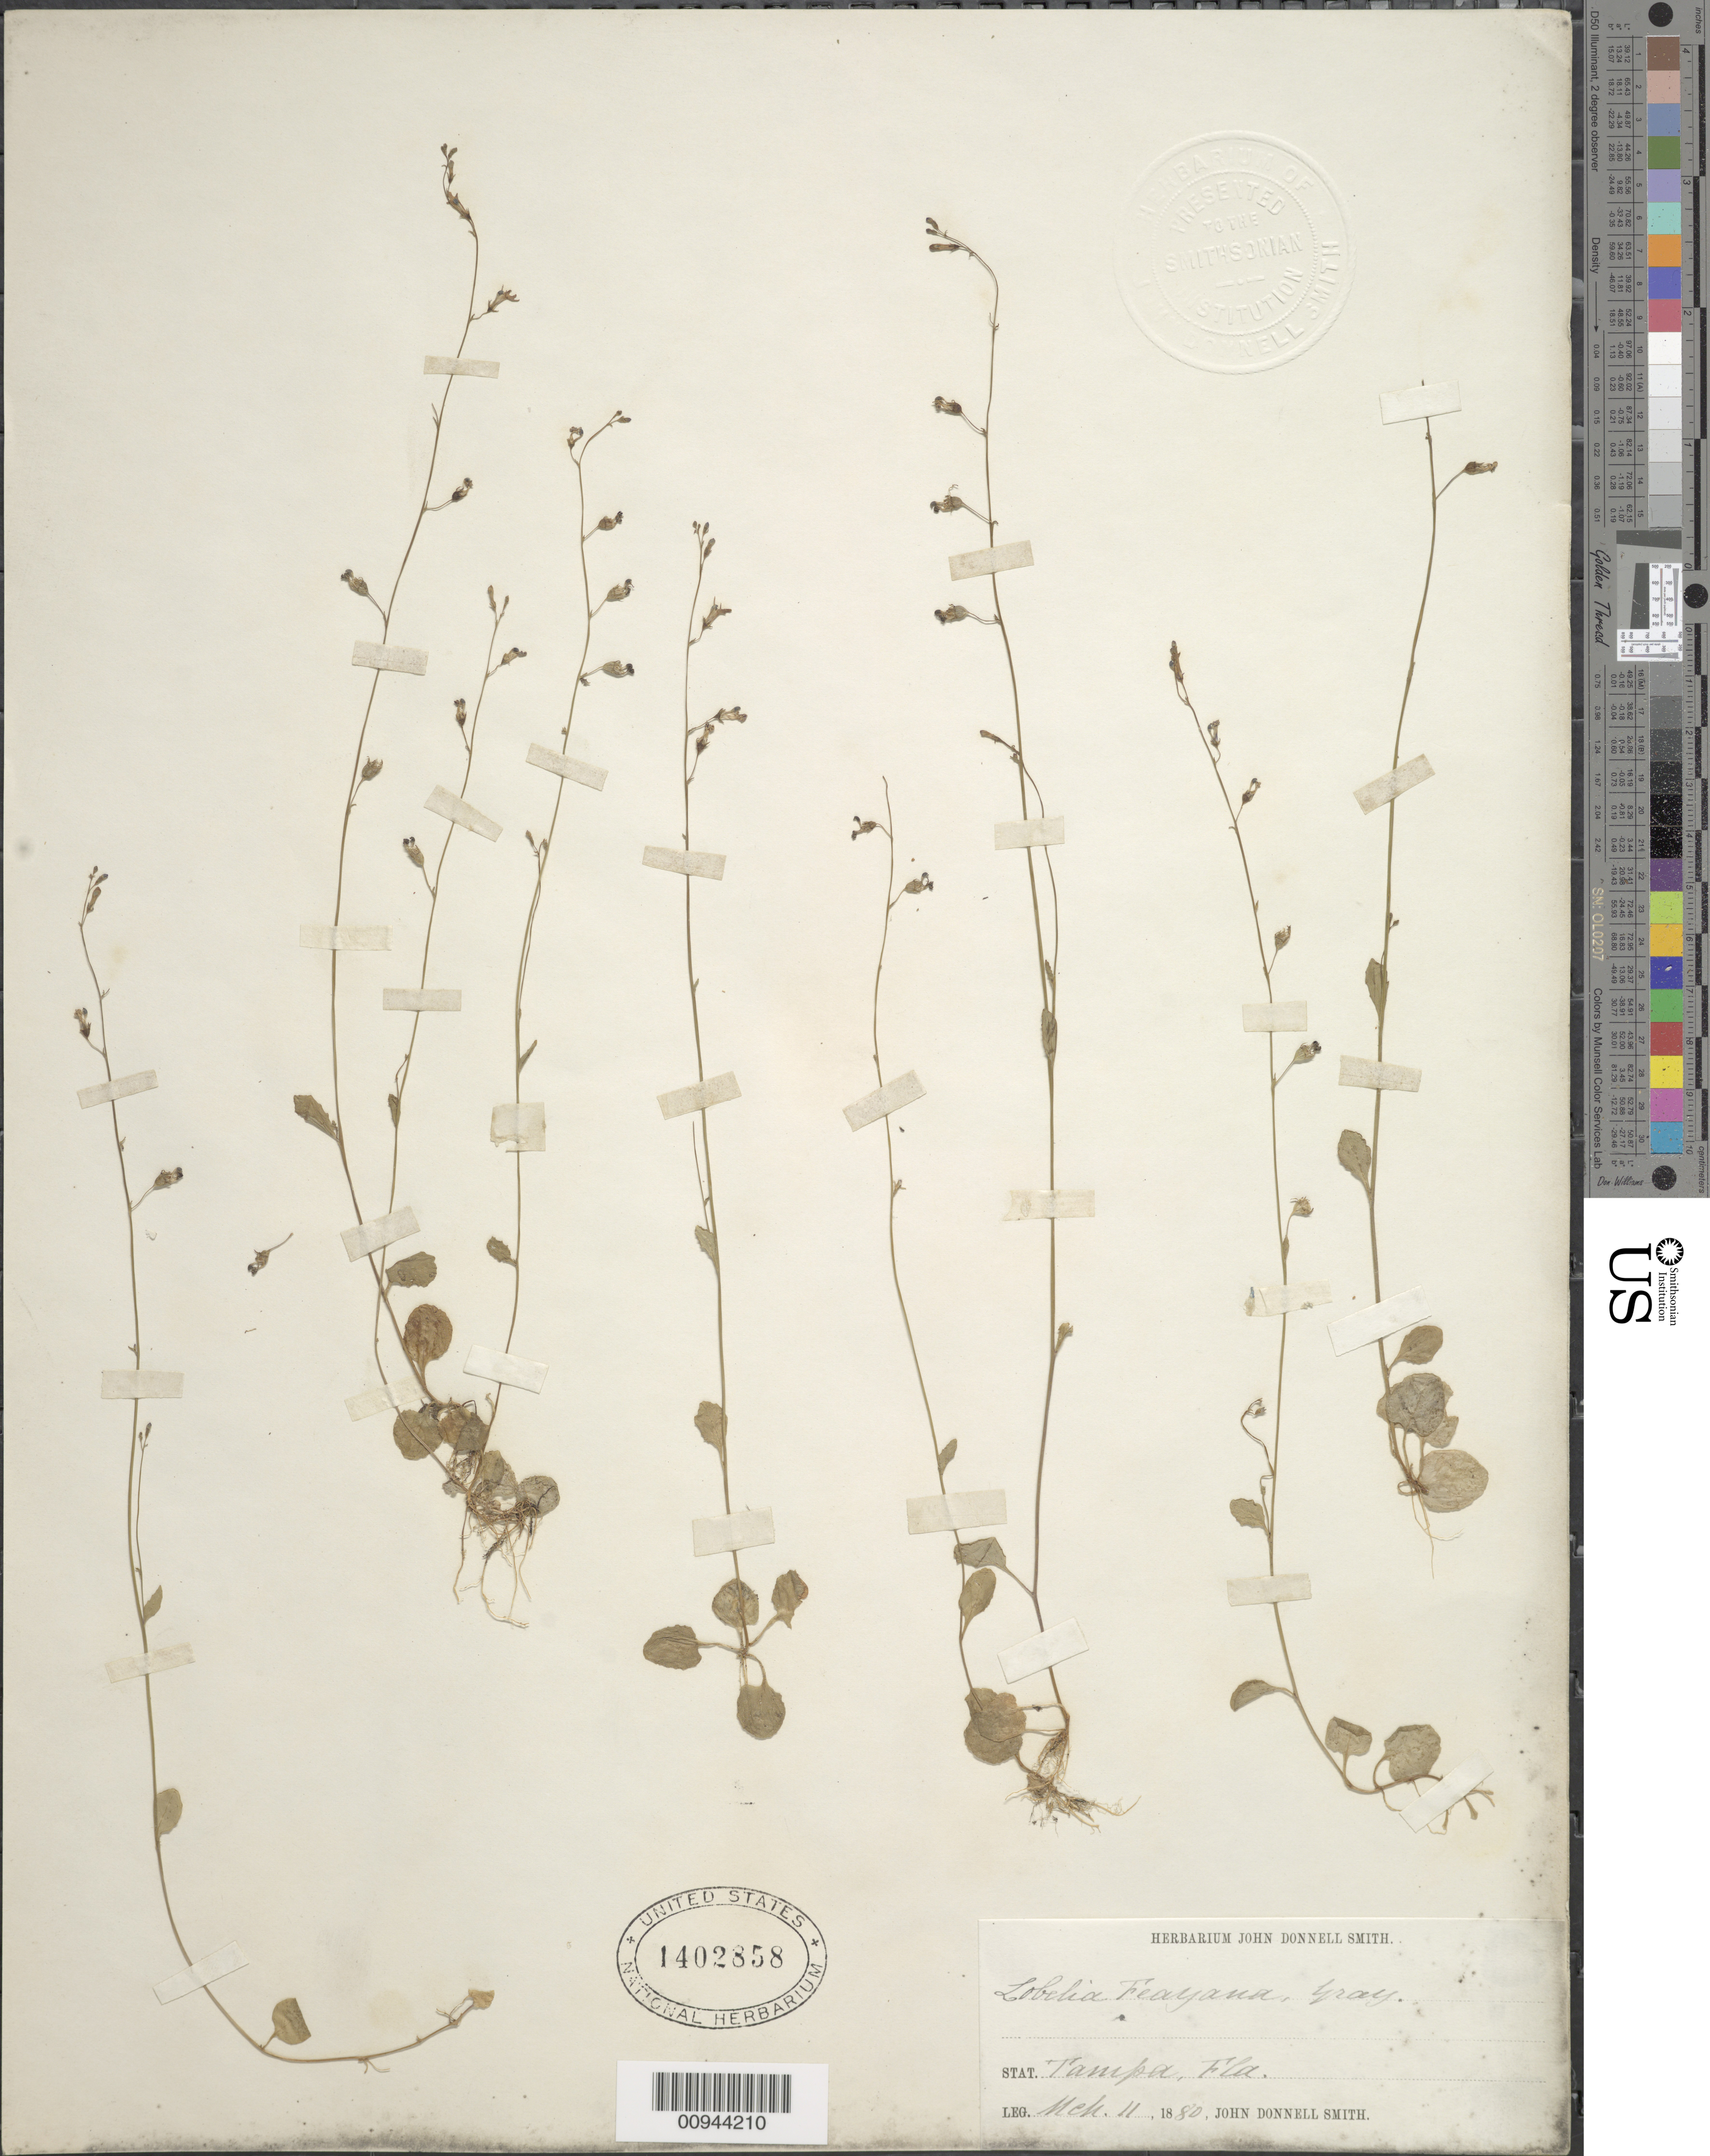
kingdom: Plantae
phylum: Tracheophyta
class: Magnoliopsida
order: Asterales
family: Campanulaceae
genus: Lobelia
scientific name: Lobelia feayana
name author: A. Gray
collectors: J. Donnell Smith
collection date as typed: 11 Mar 1880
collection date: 1880-03-11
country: United States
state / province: Florida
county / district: Hillsborough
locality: Tampa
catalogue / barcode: US 1402858